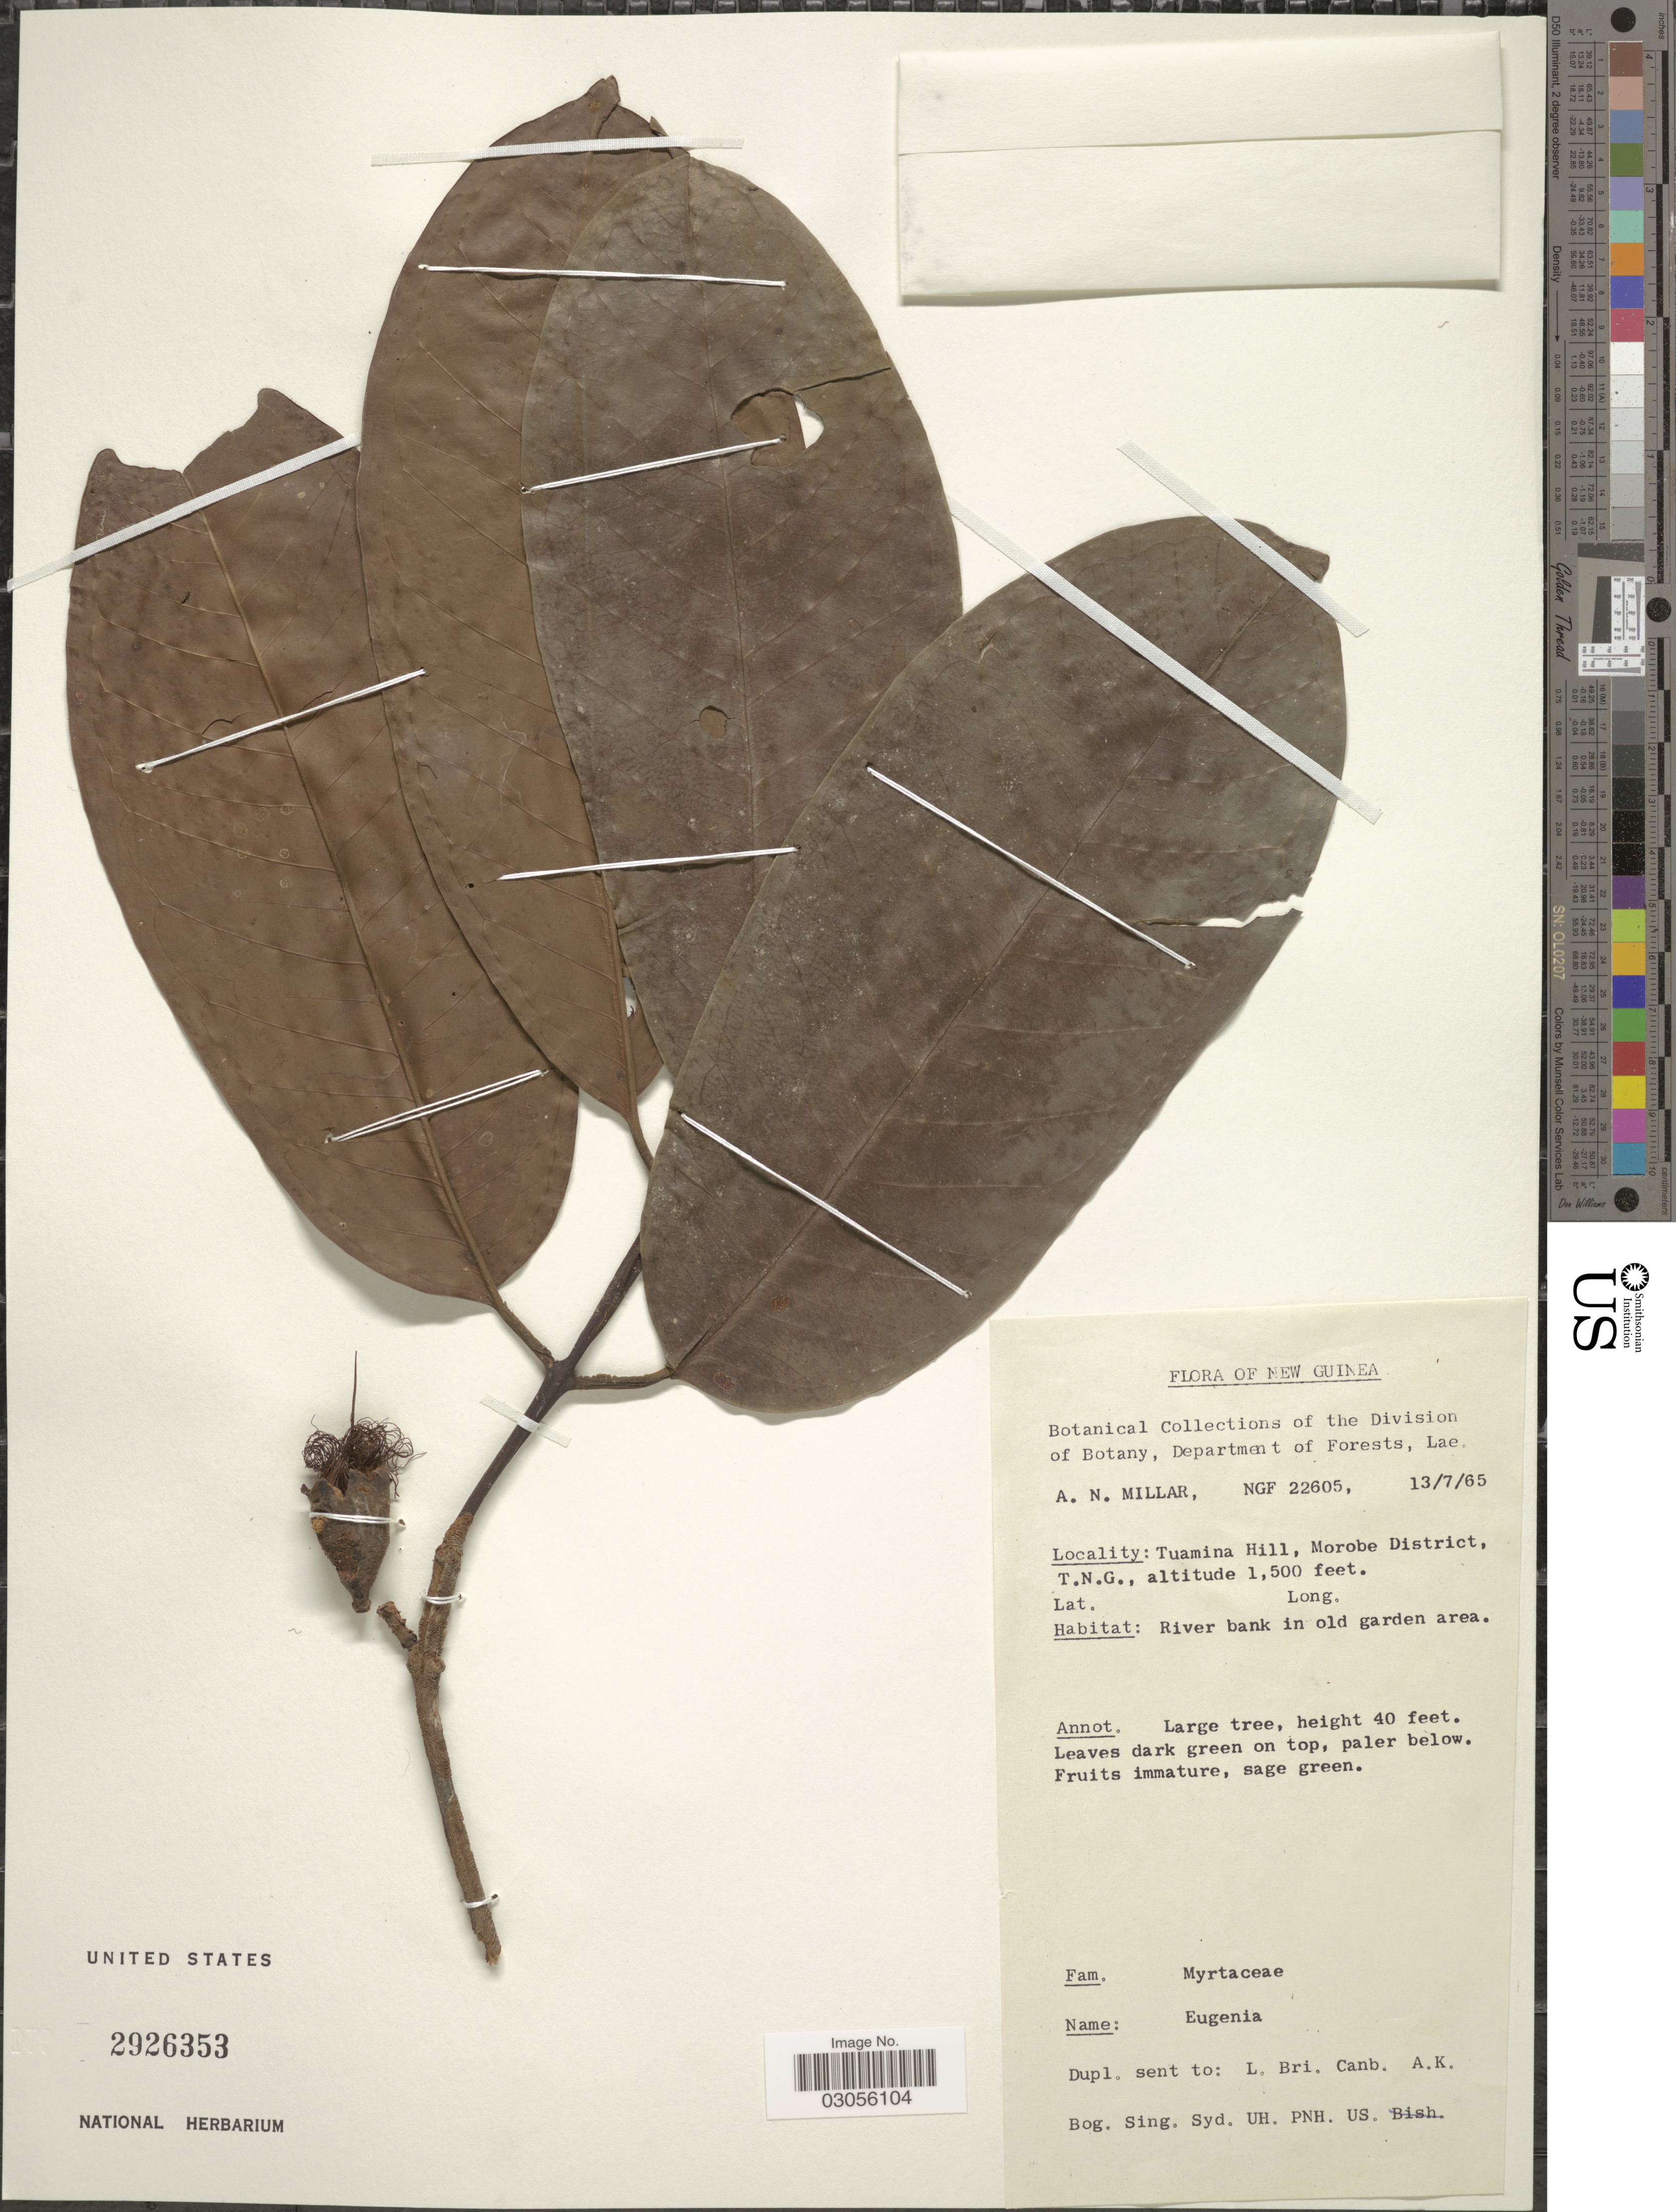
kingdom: Plantae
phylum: Tracheophyta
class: Magnoliopsida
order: Myrtales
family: Myrtaceae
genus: Syzygium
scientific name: Syzygium sp.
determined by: Strong, M. T., (US), Smithsonian Institution - National Museum of Natural History (UNITED STATES)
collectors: A. Millar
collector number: NGF 22605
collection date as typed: Transcribed d/m/y: 13/7/65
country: Papua New Guinea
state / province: Morobe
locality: New Guinea. Tuamina Hill, Morobe District, T.N.G.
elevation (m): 457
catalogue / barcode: US 2926353